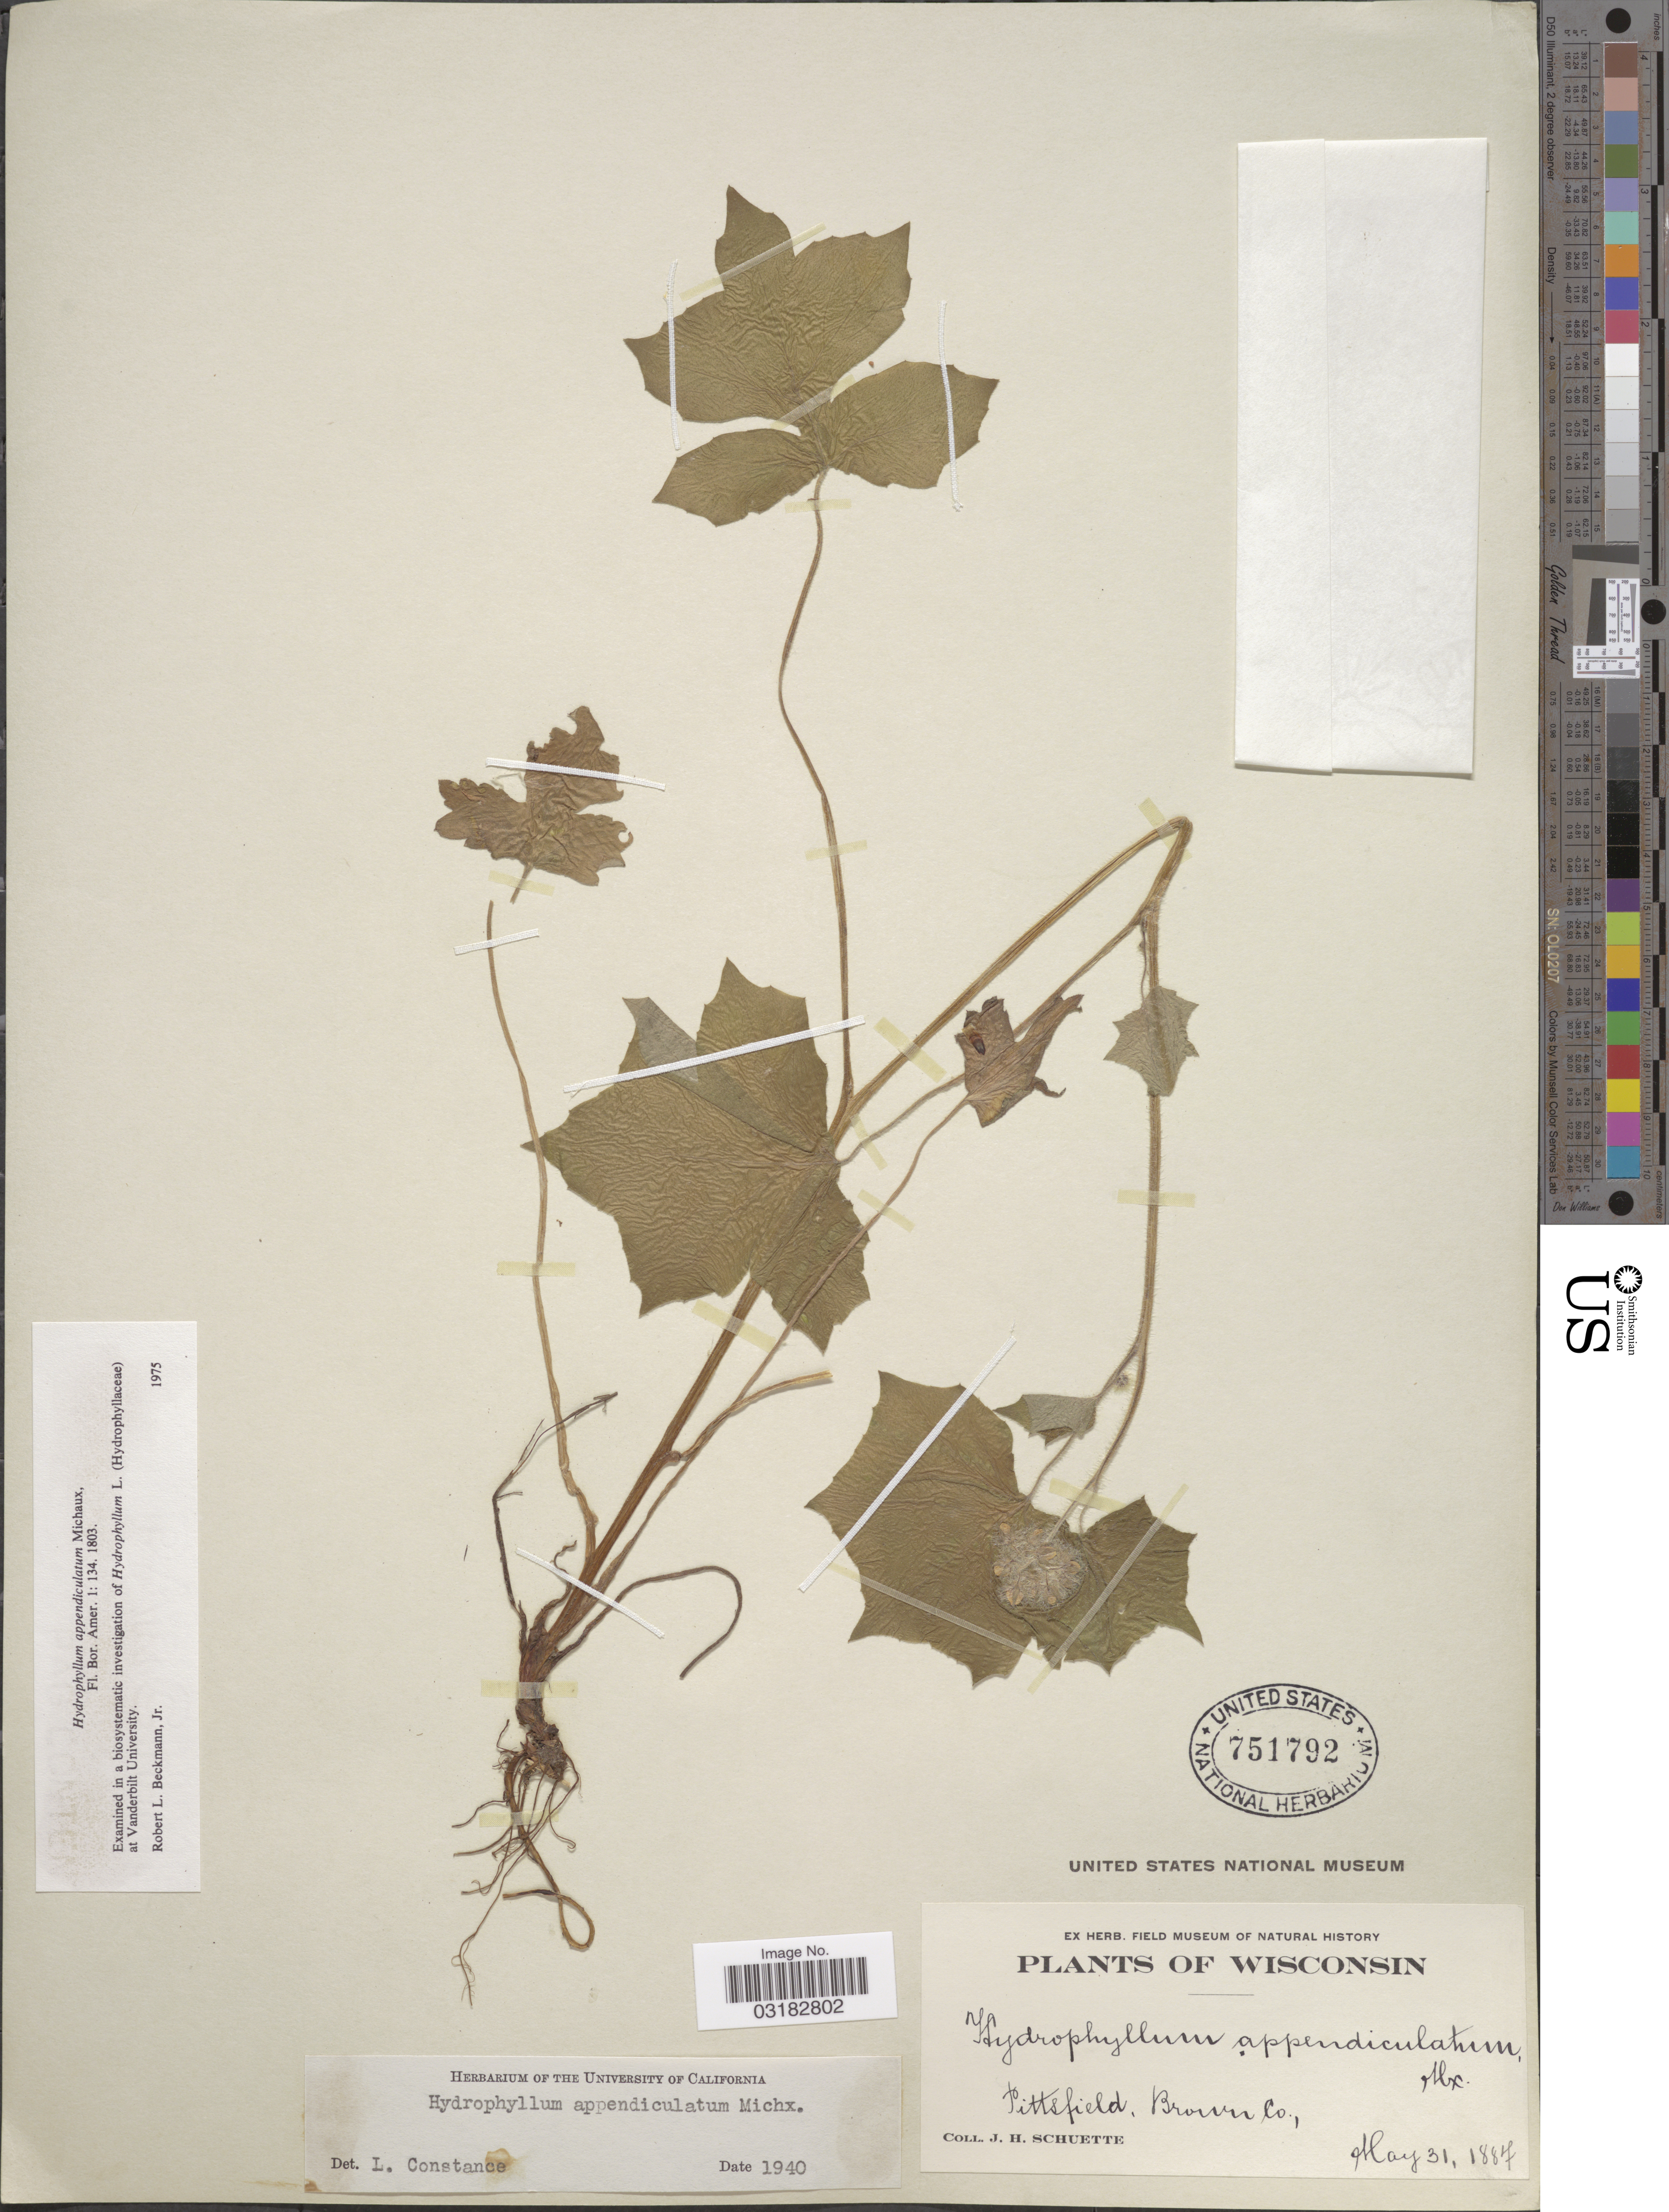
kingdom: Plantae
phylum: Tracheophyta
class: Magnoliopsida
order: Boraginales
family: Hydrophyllaceae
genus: Hydrophyllum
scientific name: Hydrophyllum appendiculatum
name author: Michx.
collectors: J. H. Schuette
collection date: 1887-05-31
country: United States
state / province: Wisconsin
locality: Pittsfield, Brown Co.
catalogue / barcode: US 751792